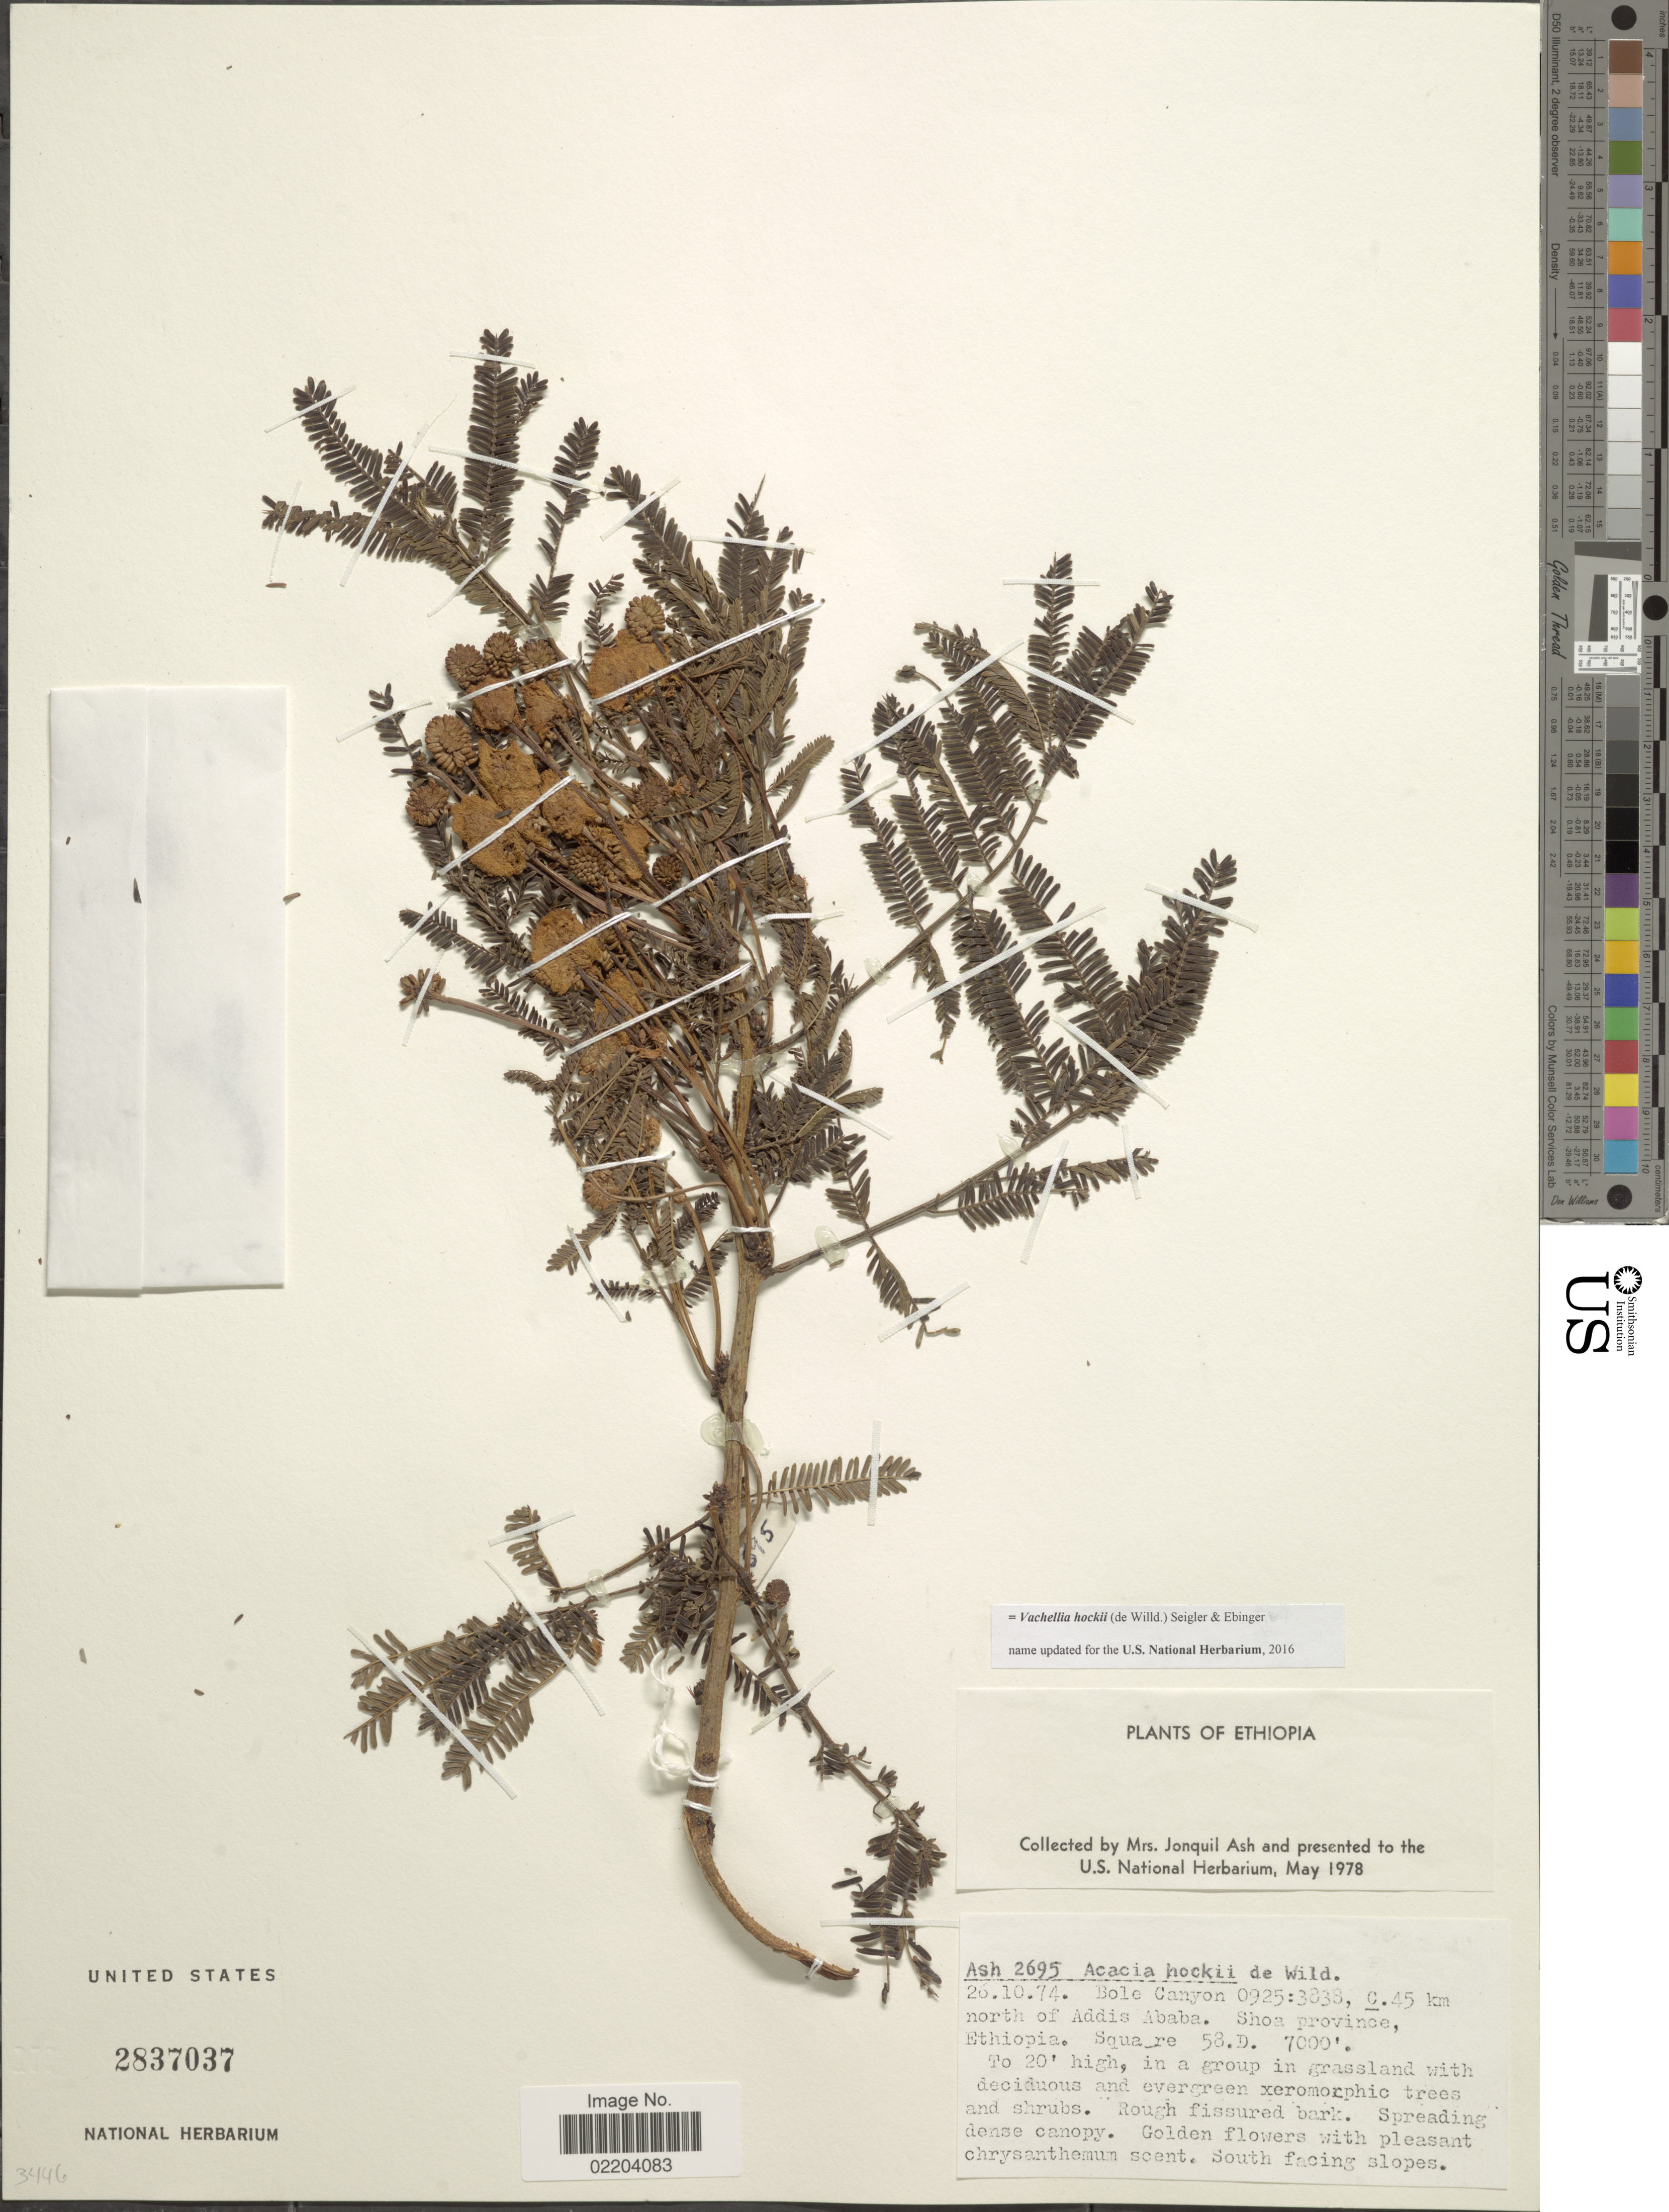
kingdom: Plantae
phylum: Tracheophyta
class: Magnoliopsida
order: Fabales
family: Fabaceae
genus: Vachellia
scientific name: Vachellia hockii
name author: (De Wild.) Seigler & Ebinger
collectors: J. Ash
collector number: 2695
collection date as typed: Transcribed d/m/y: 26/10/74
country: Ethiopia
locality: Bole Canyon 0925:3838, c. 45 km north of Addis Ababa. Shoa province, Ethiopia.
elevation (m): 2134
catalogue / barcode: US 2837037